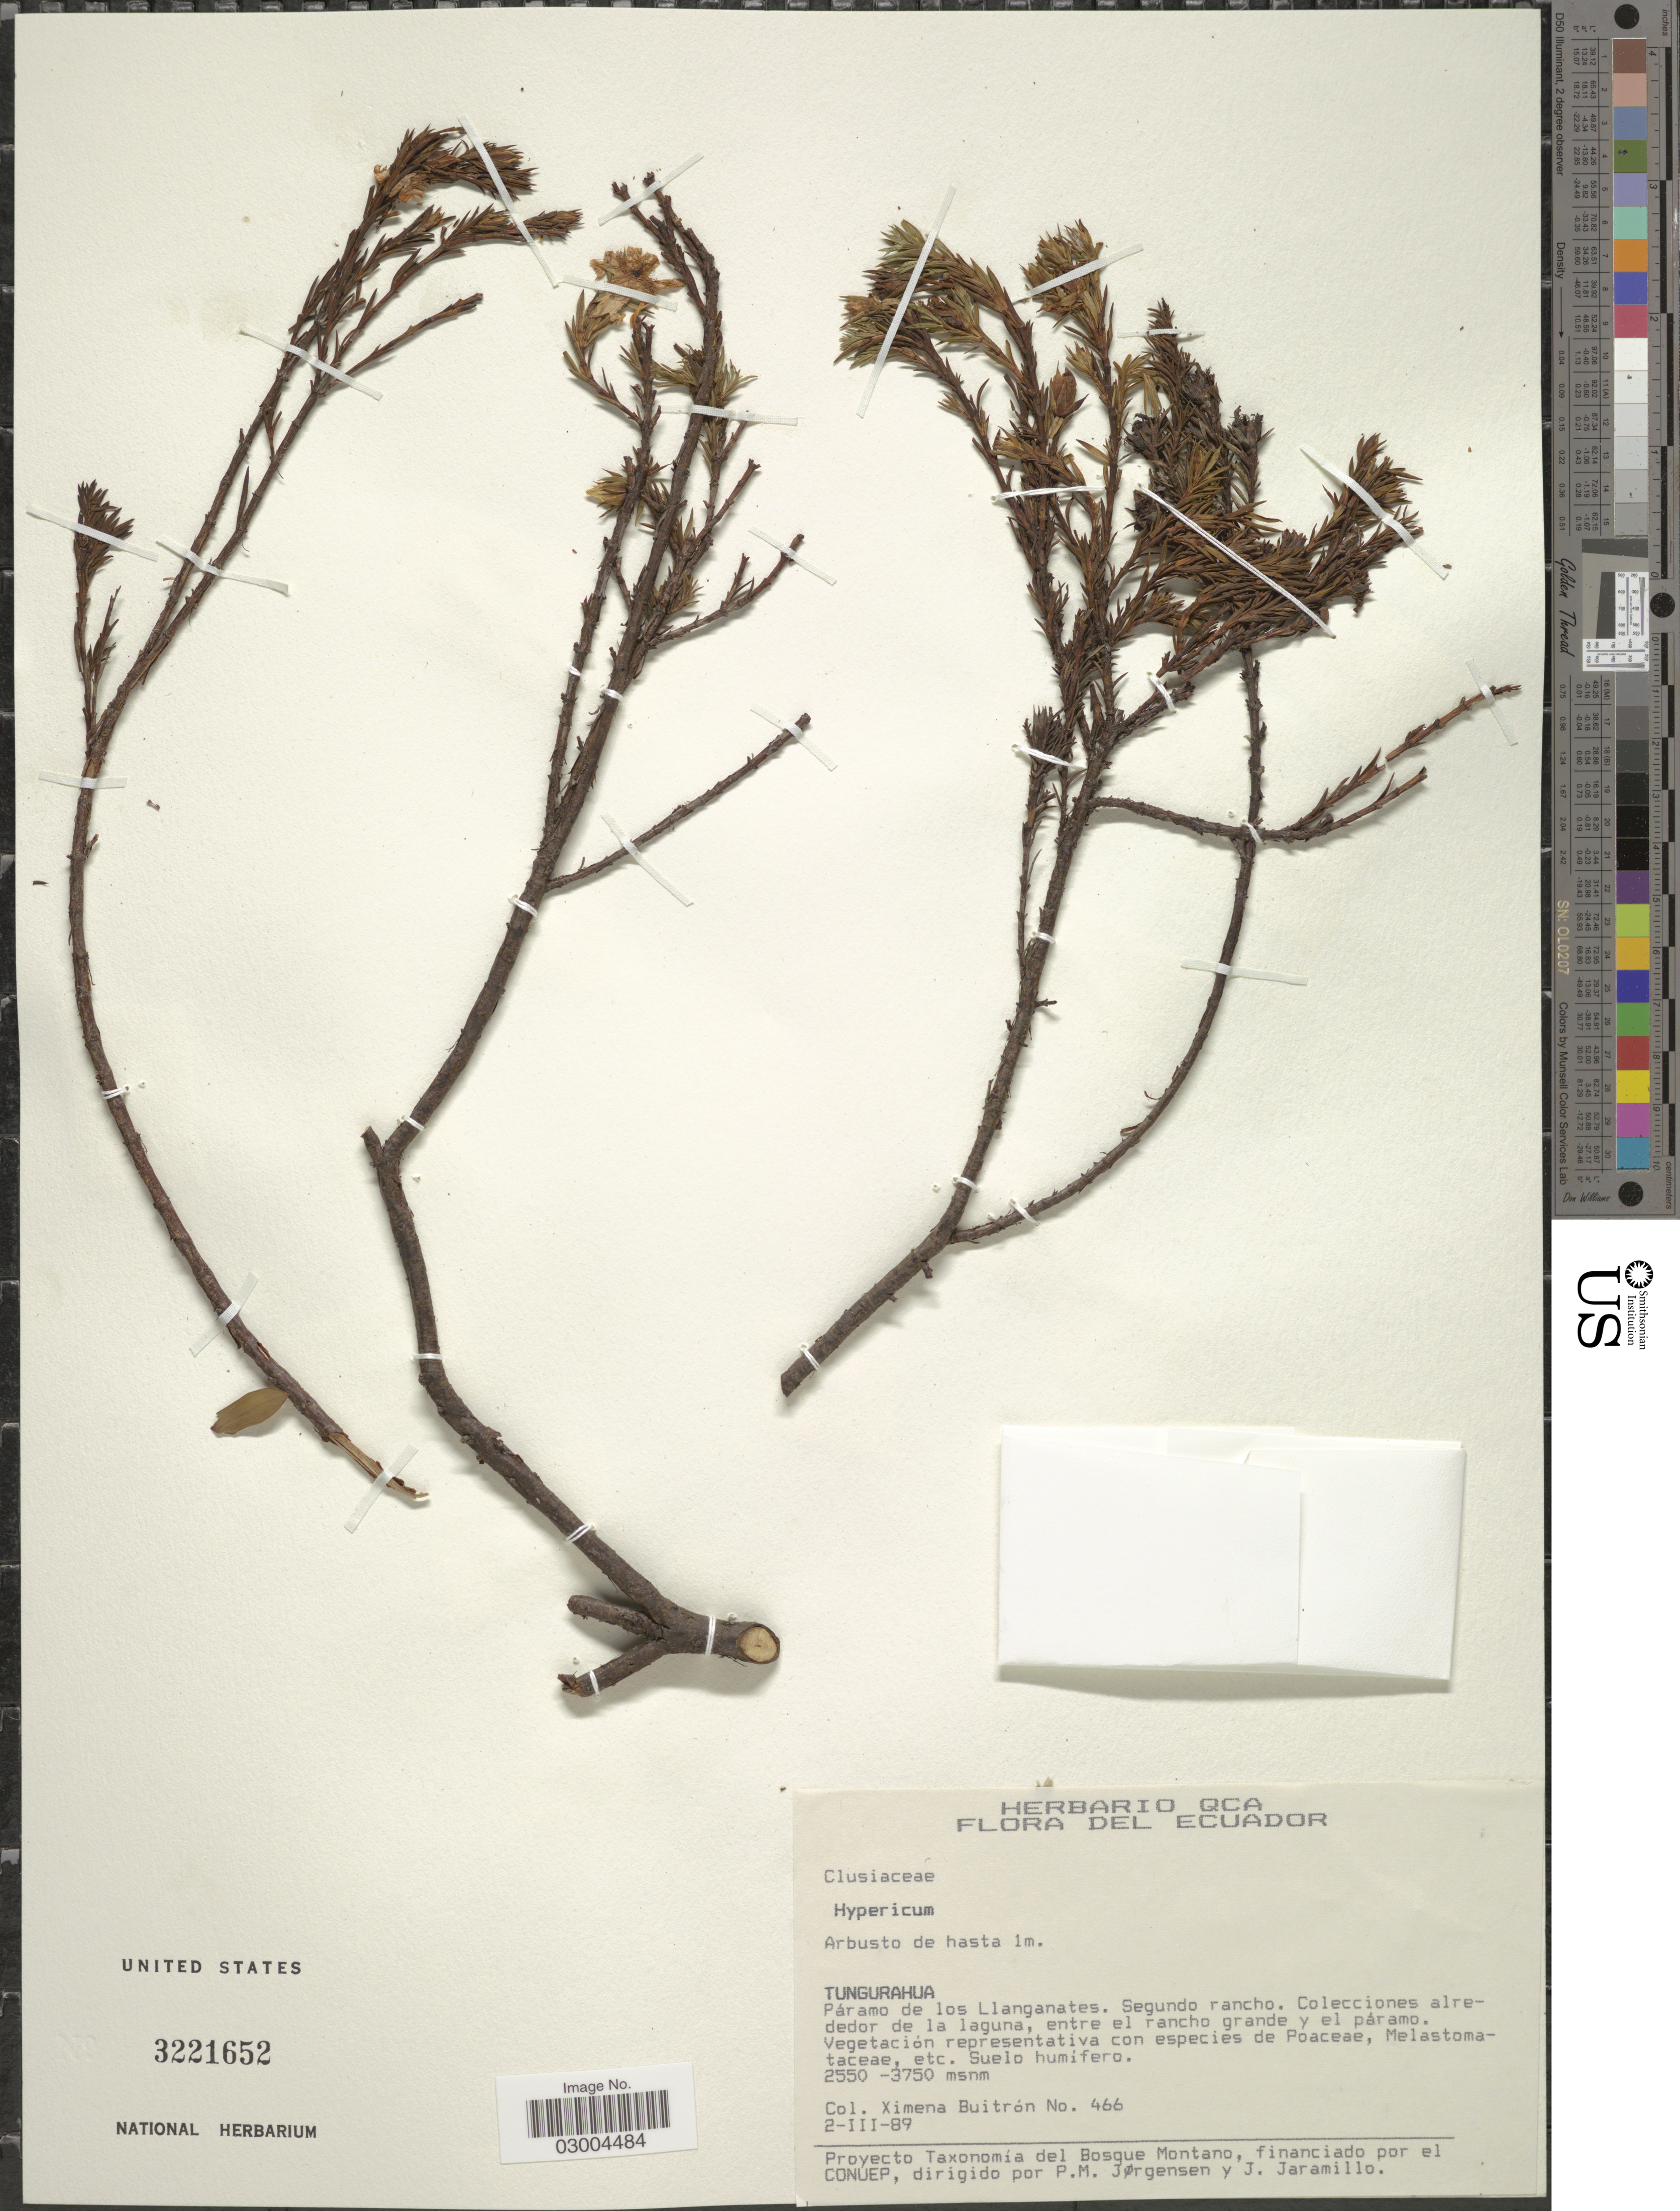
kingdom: Plantae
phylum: Tracheophyta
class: Magnoliopsida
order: Malpighiales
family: Hypericaceae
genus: Hypericum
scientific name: Hypericum sp.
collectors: X. Buitrón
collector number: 466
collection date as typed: Transcribed d/m/y: 2/3/89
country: Ecuador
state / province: Tungurahua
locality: Páramo de los Llanganates. Segundo rancho. Alrededor de la laguna, entre el rancho grande y el páramo.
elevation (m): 2550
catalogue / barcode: US 3221652